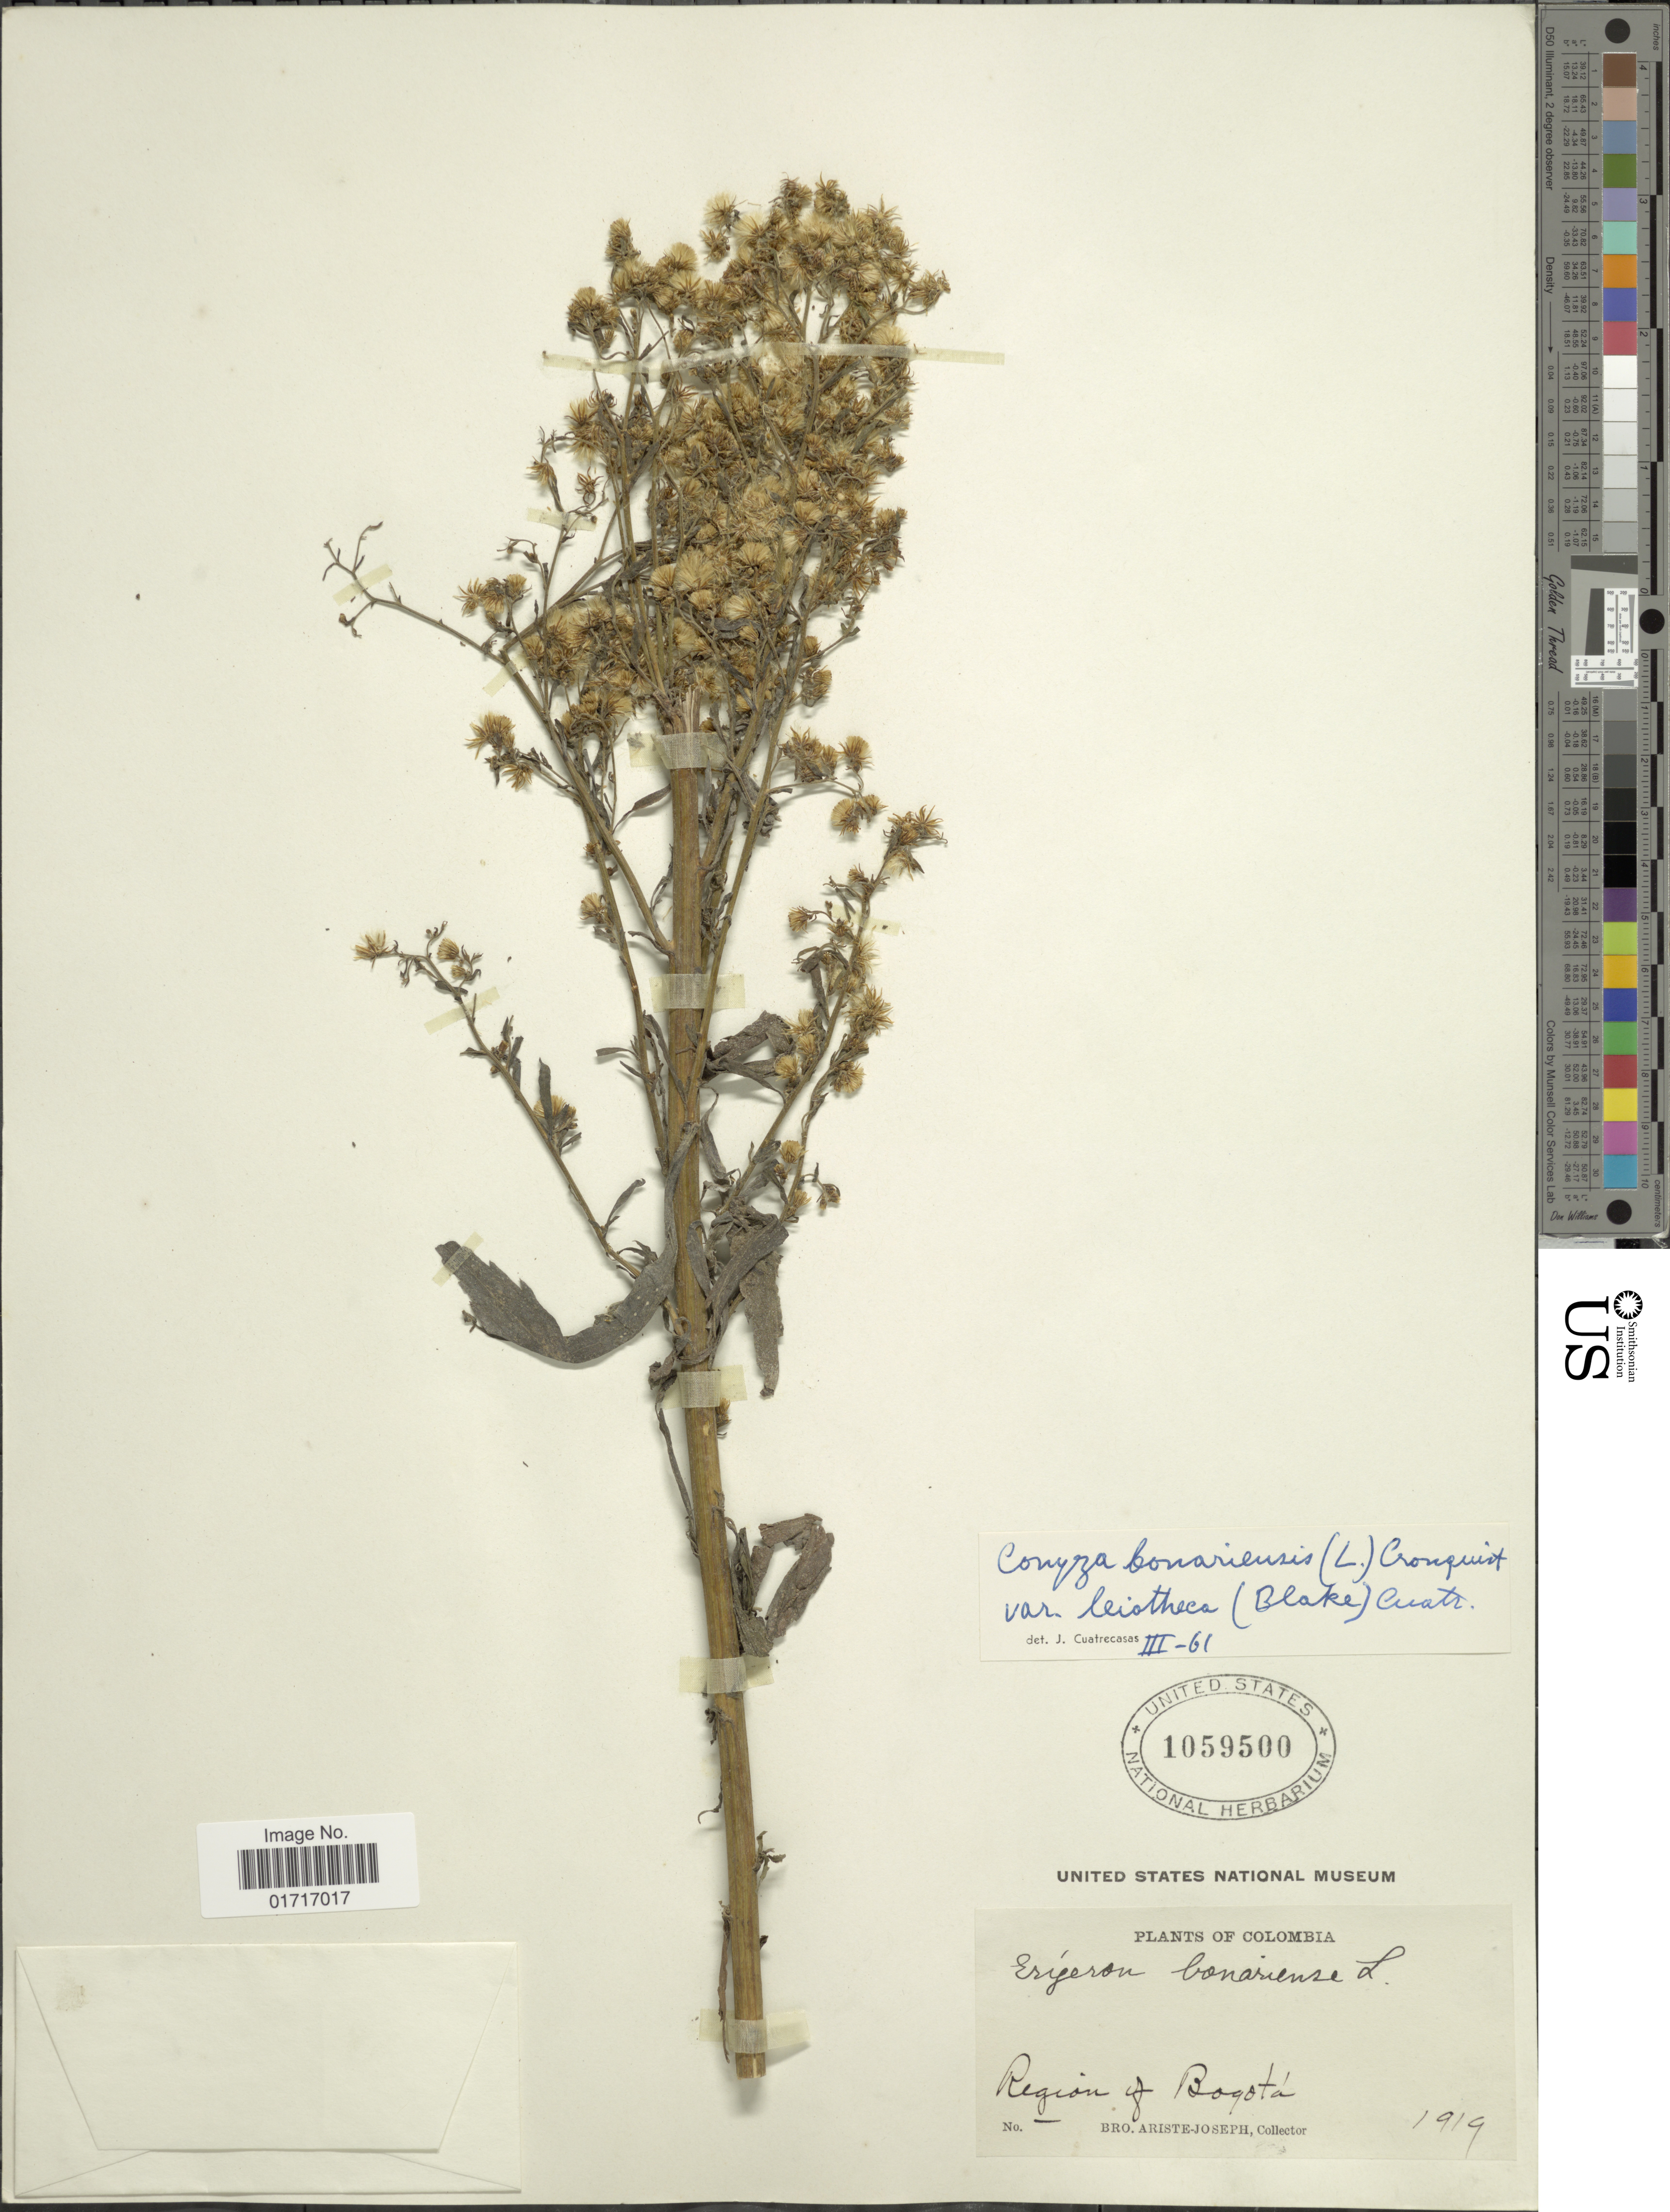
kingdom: Plantae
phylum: Tracheophyta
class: Magnoliopsida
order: Asterales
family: Asteraceae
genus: Conyza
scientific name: Conyza bonariensis var. leiotheca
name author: (S.F. Blake) Cuatrec.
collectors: Bro. Ariste-Joseph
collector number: s..n.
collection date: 1919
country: Colombia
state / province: Bogota D.C.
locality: Region of Bogota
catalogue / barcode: US 1059500